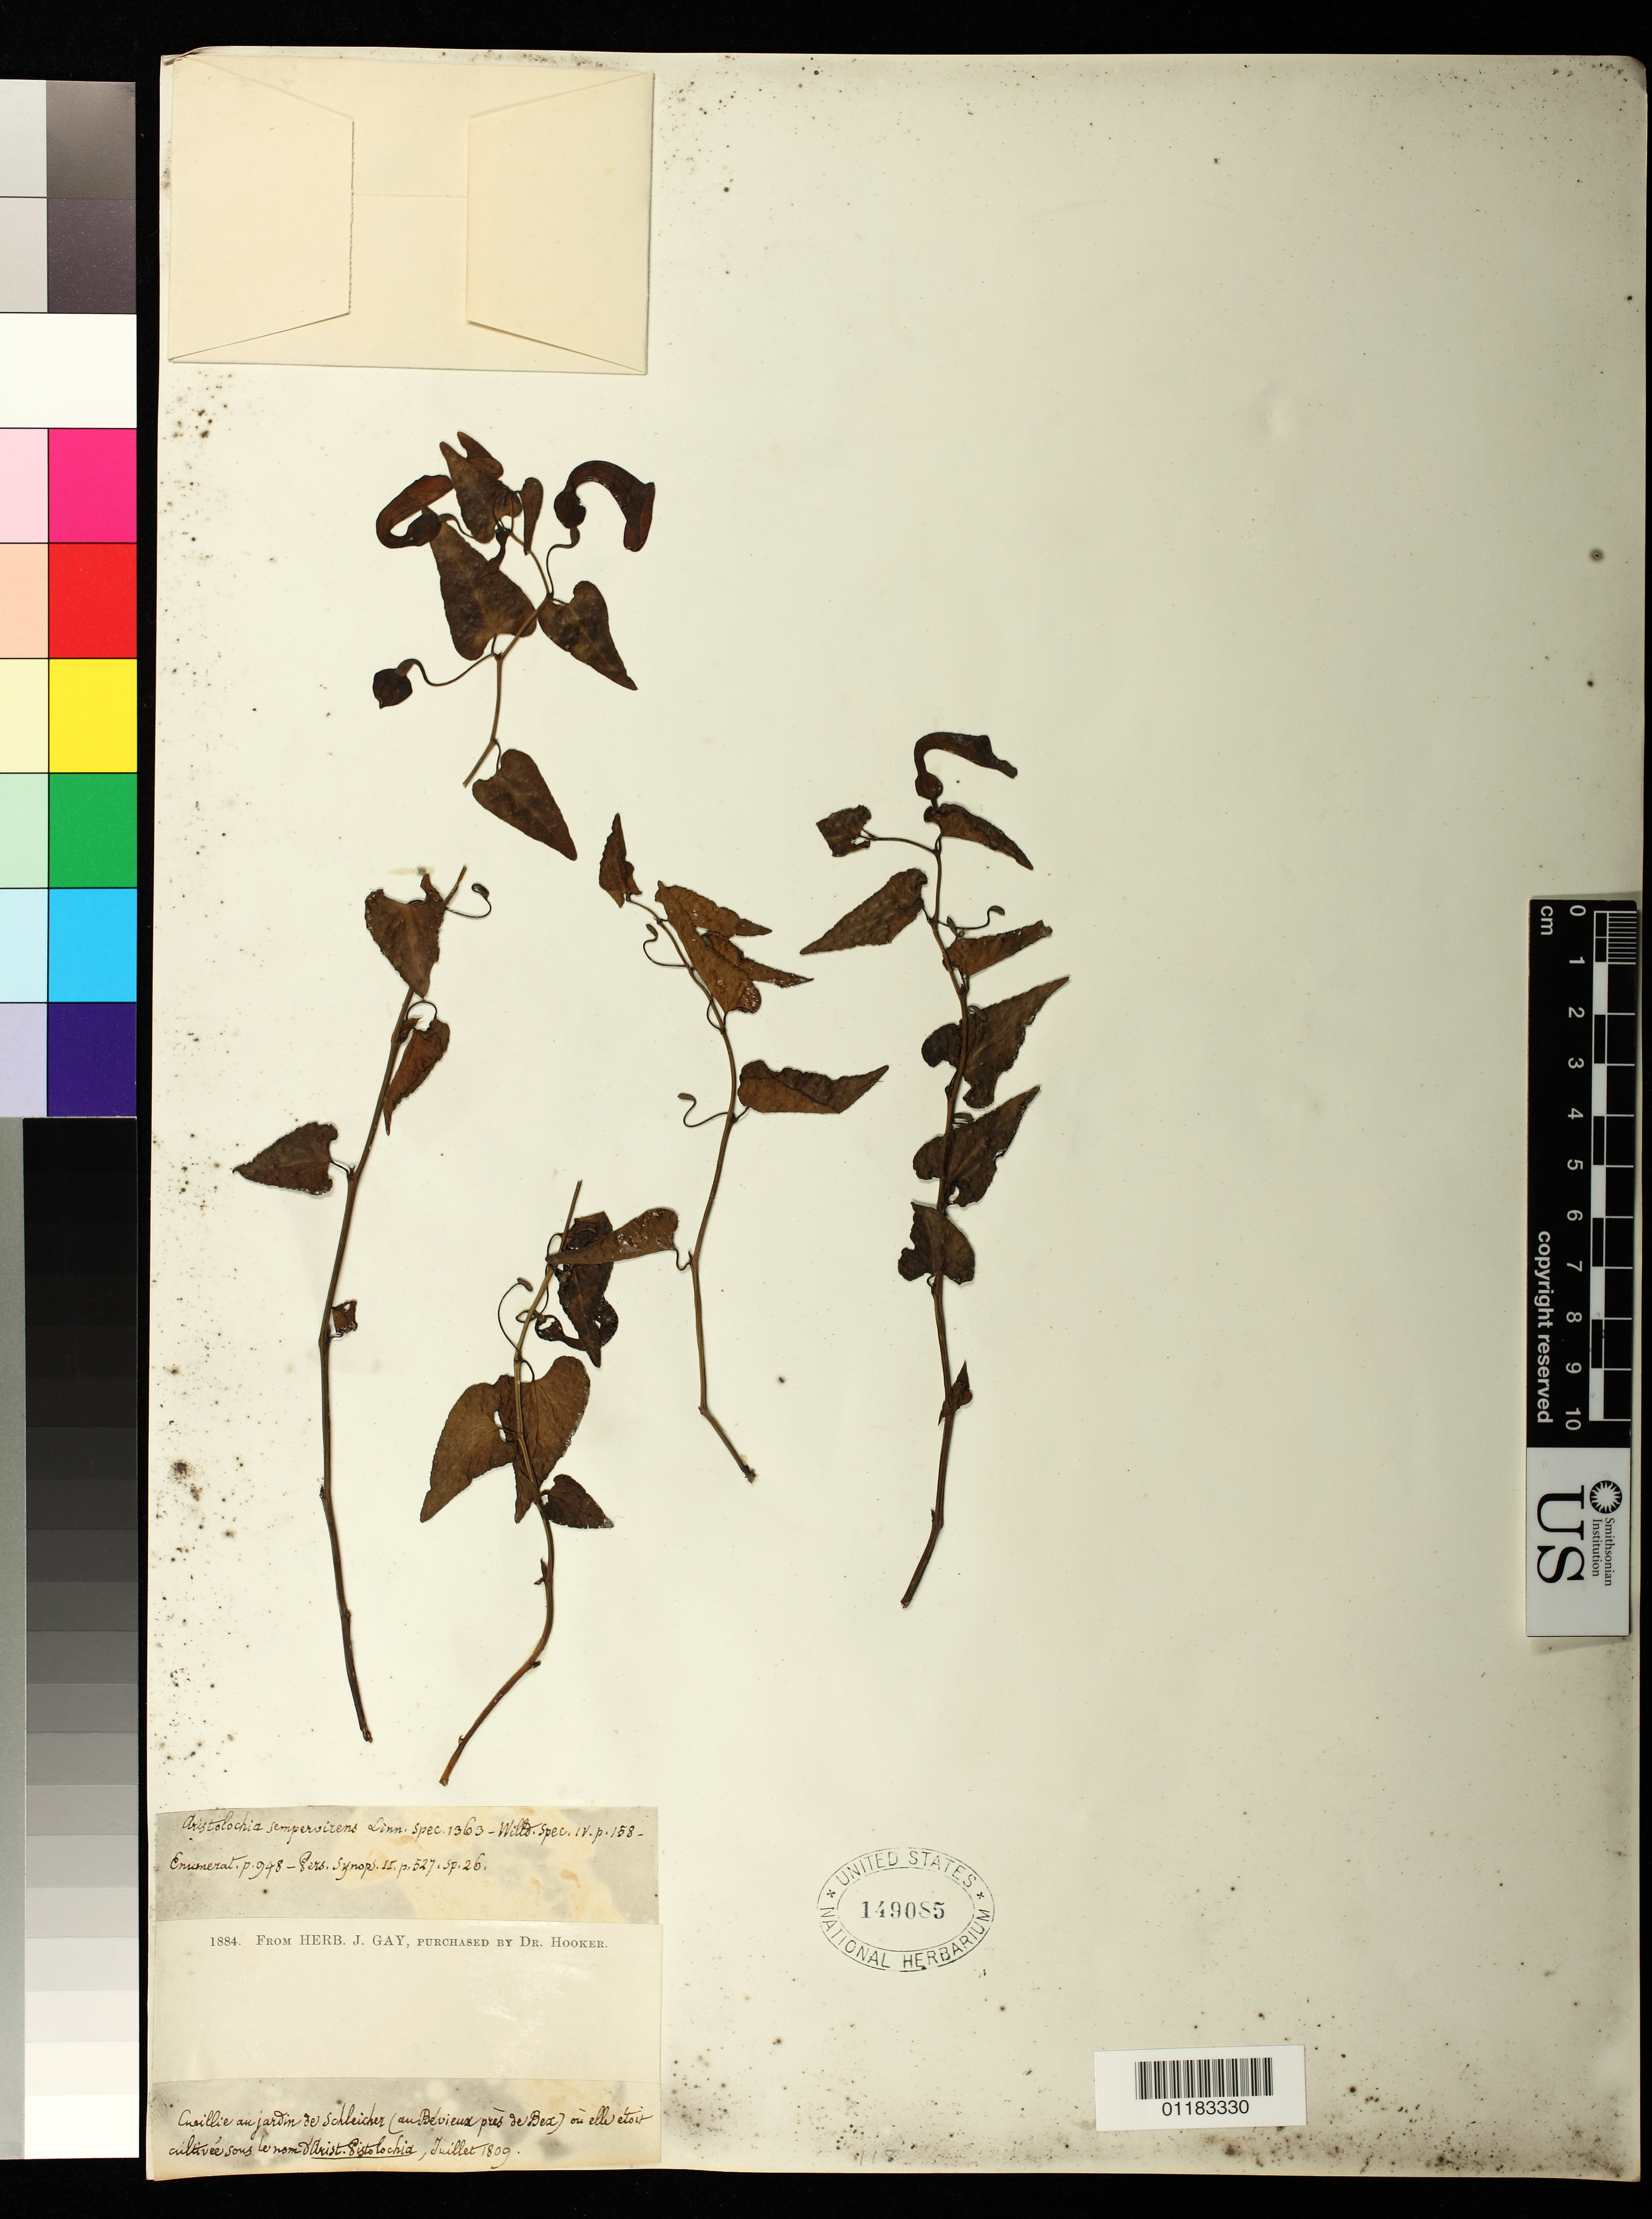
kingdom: Plantae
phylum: Tracheophyta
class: Magnoliopsida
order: Piperales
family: Aristolochiaceae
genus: Aristolochia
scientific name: Aristolochia sempervirens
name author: L.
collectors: ex herb. J. Gay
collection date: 1809-07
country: Switzerland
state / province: Vaud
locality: Cueillie au jardin de Schleicher (aui Bevieux pres de Bex)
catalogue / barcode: US 149085